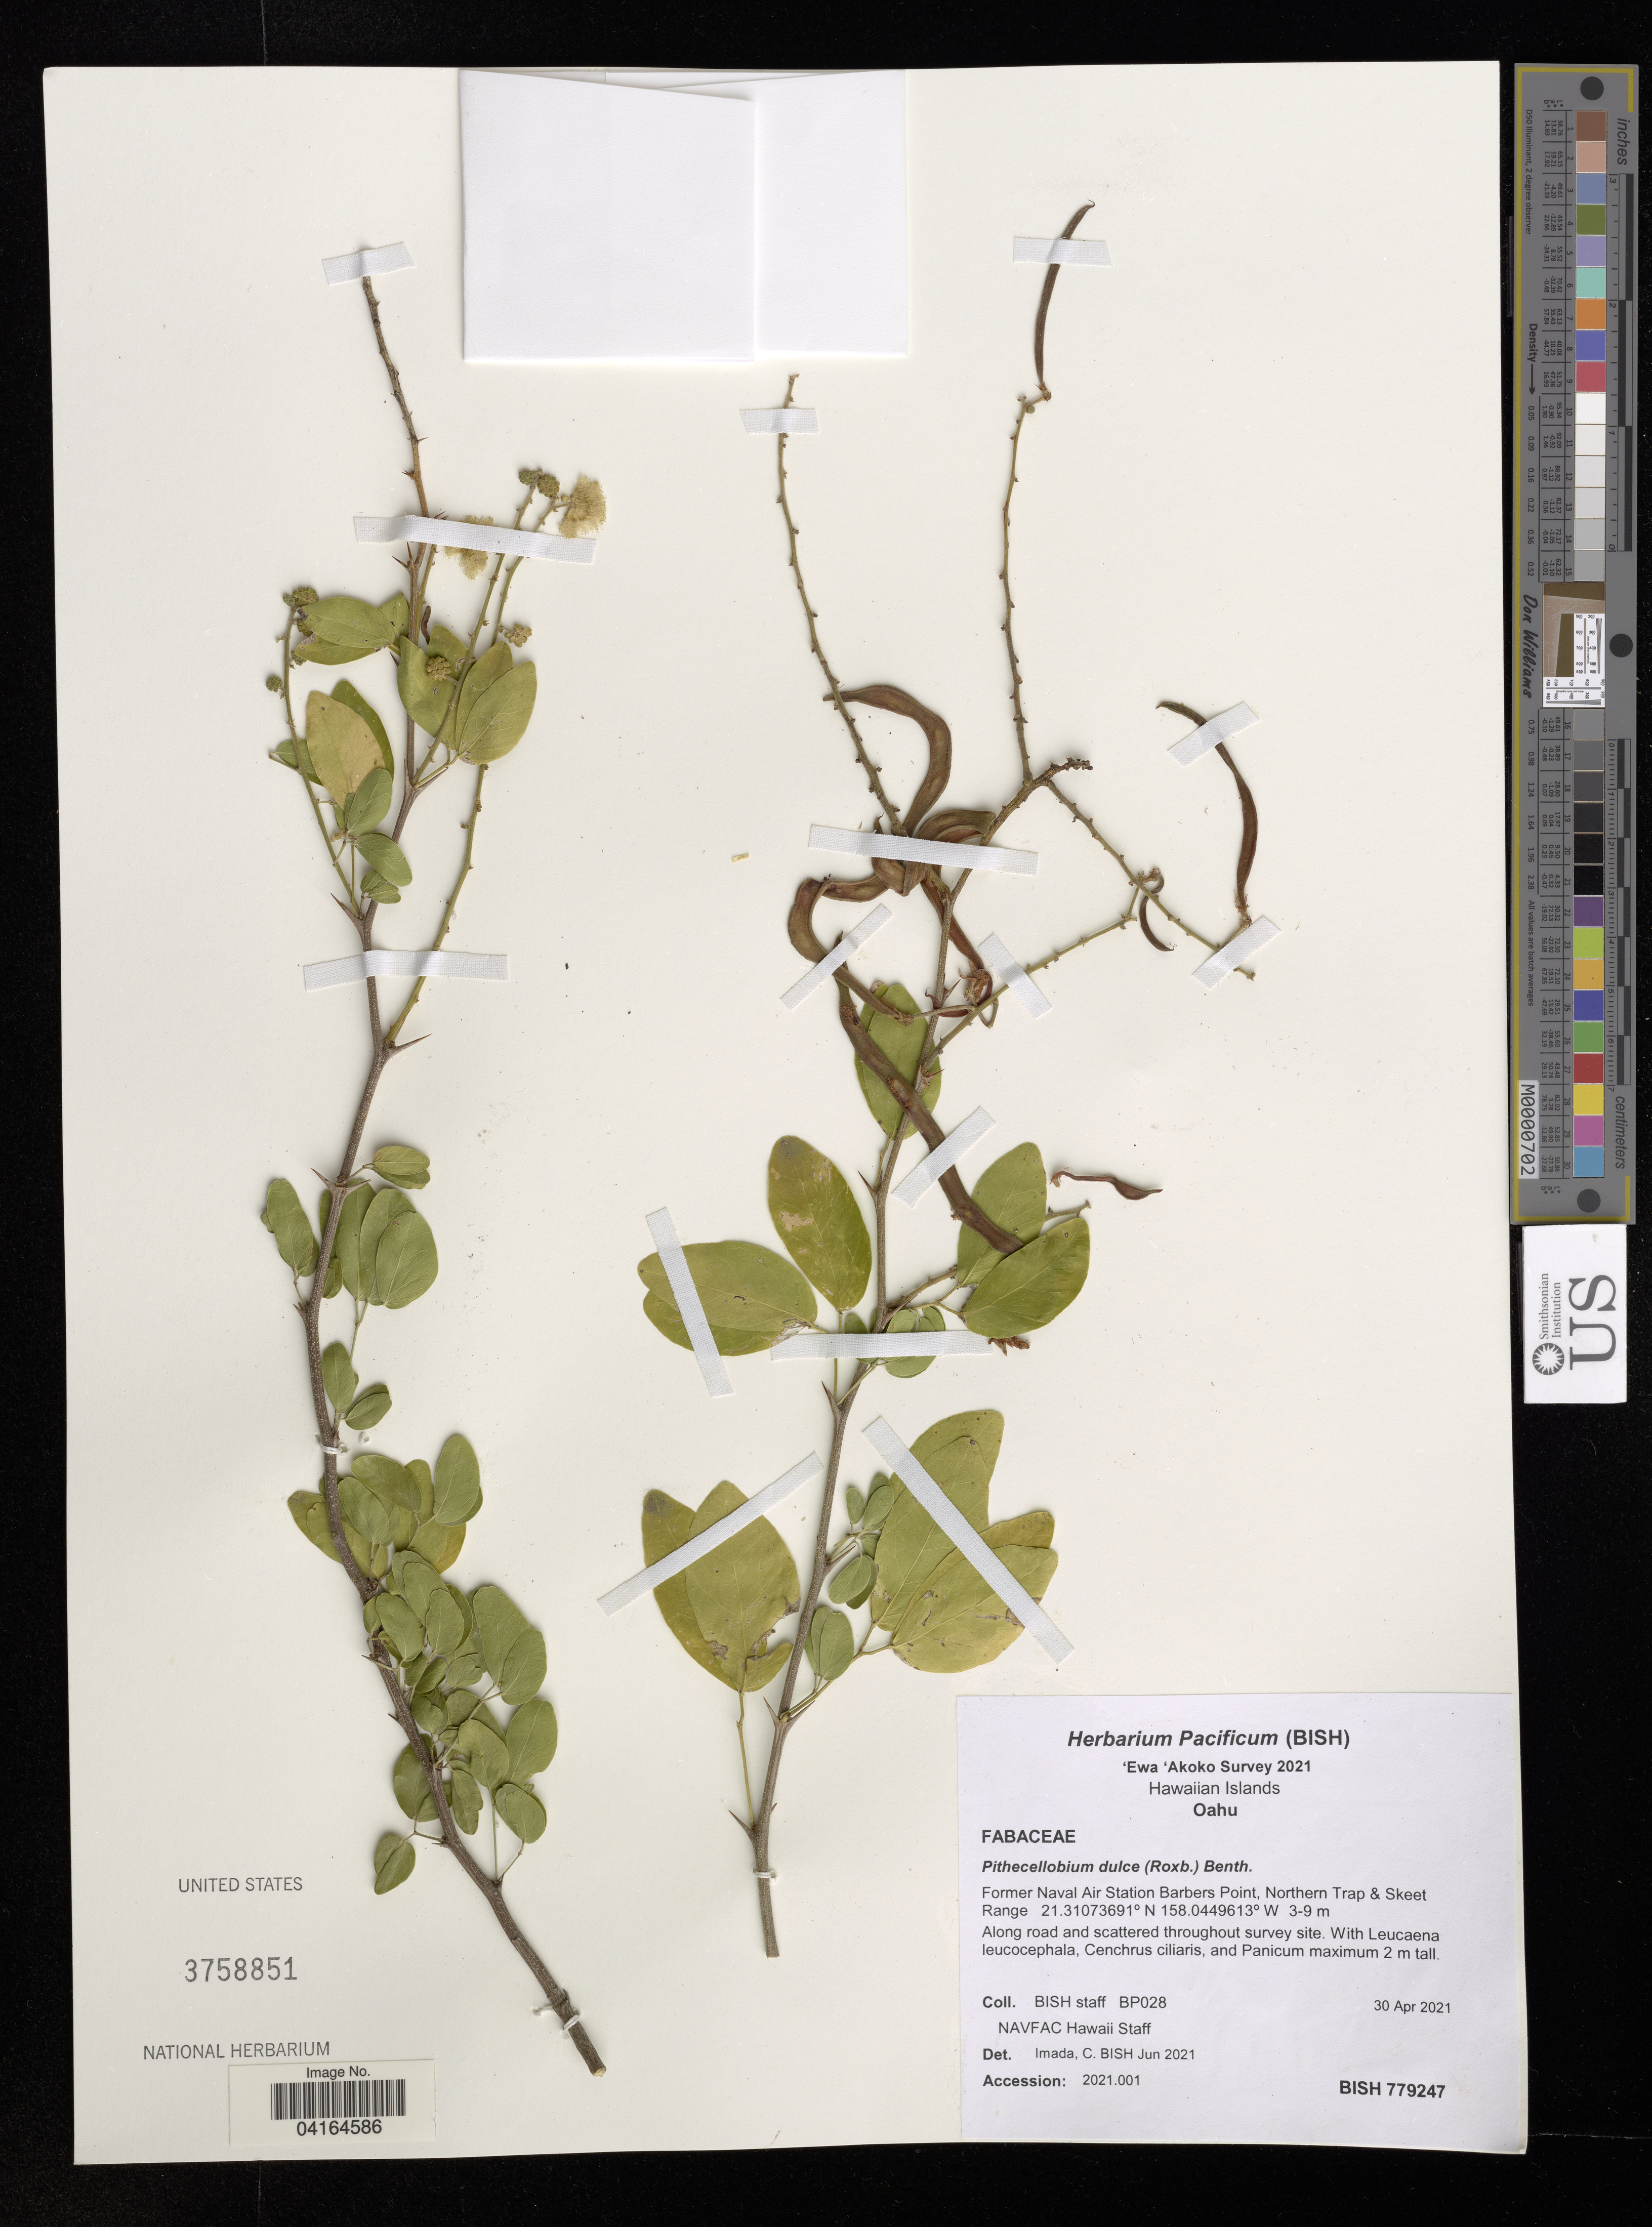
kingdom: Plantae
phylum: Tracheophyta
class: Magnoliopsida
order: Fabales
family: Fabaceae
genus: Pithecellobium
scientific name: Pithecellobium dulce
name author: (Roxb.) Benth.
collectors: Bernice P. Bishop Museum & N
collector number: BP028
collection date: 2021-04-30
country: United States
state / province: Hawaii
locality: Hawaiian Islands. Oahu. Former Naval Air Station Barbers Point, Northern Trap & Skeet Range.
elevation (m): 3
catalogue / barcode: US 3758851